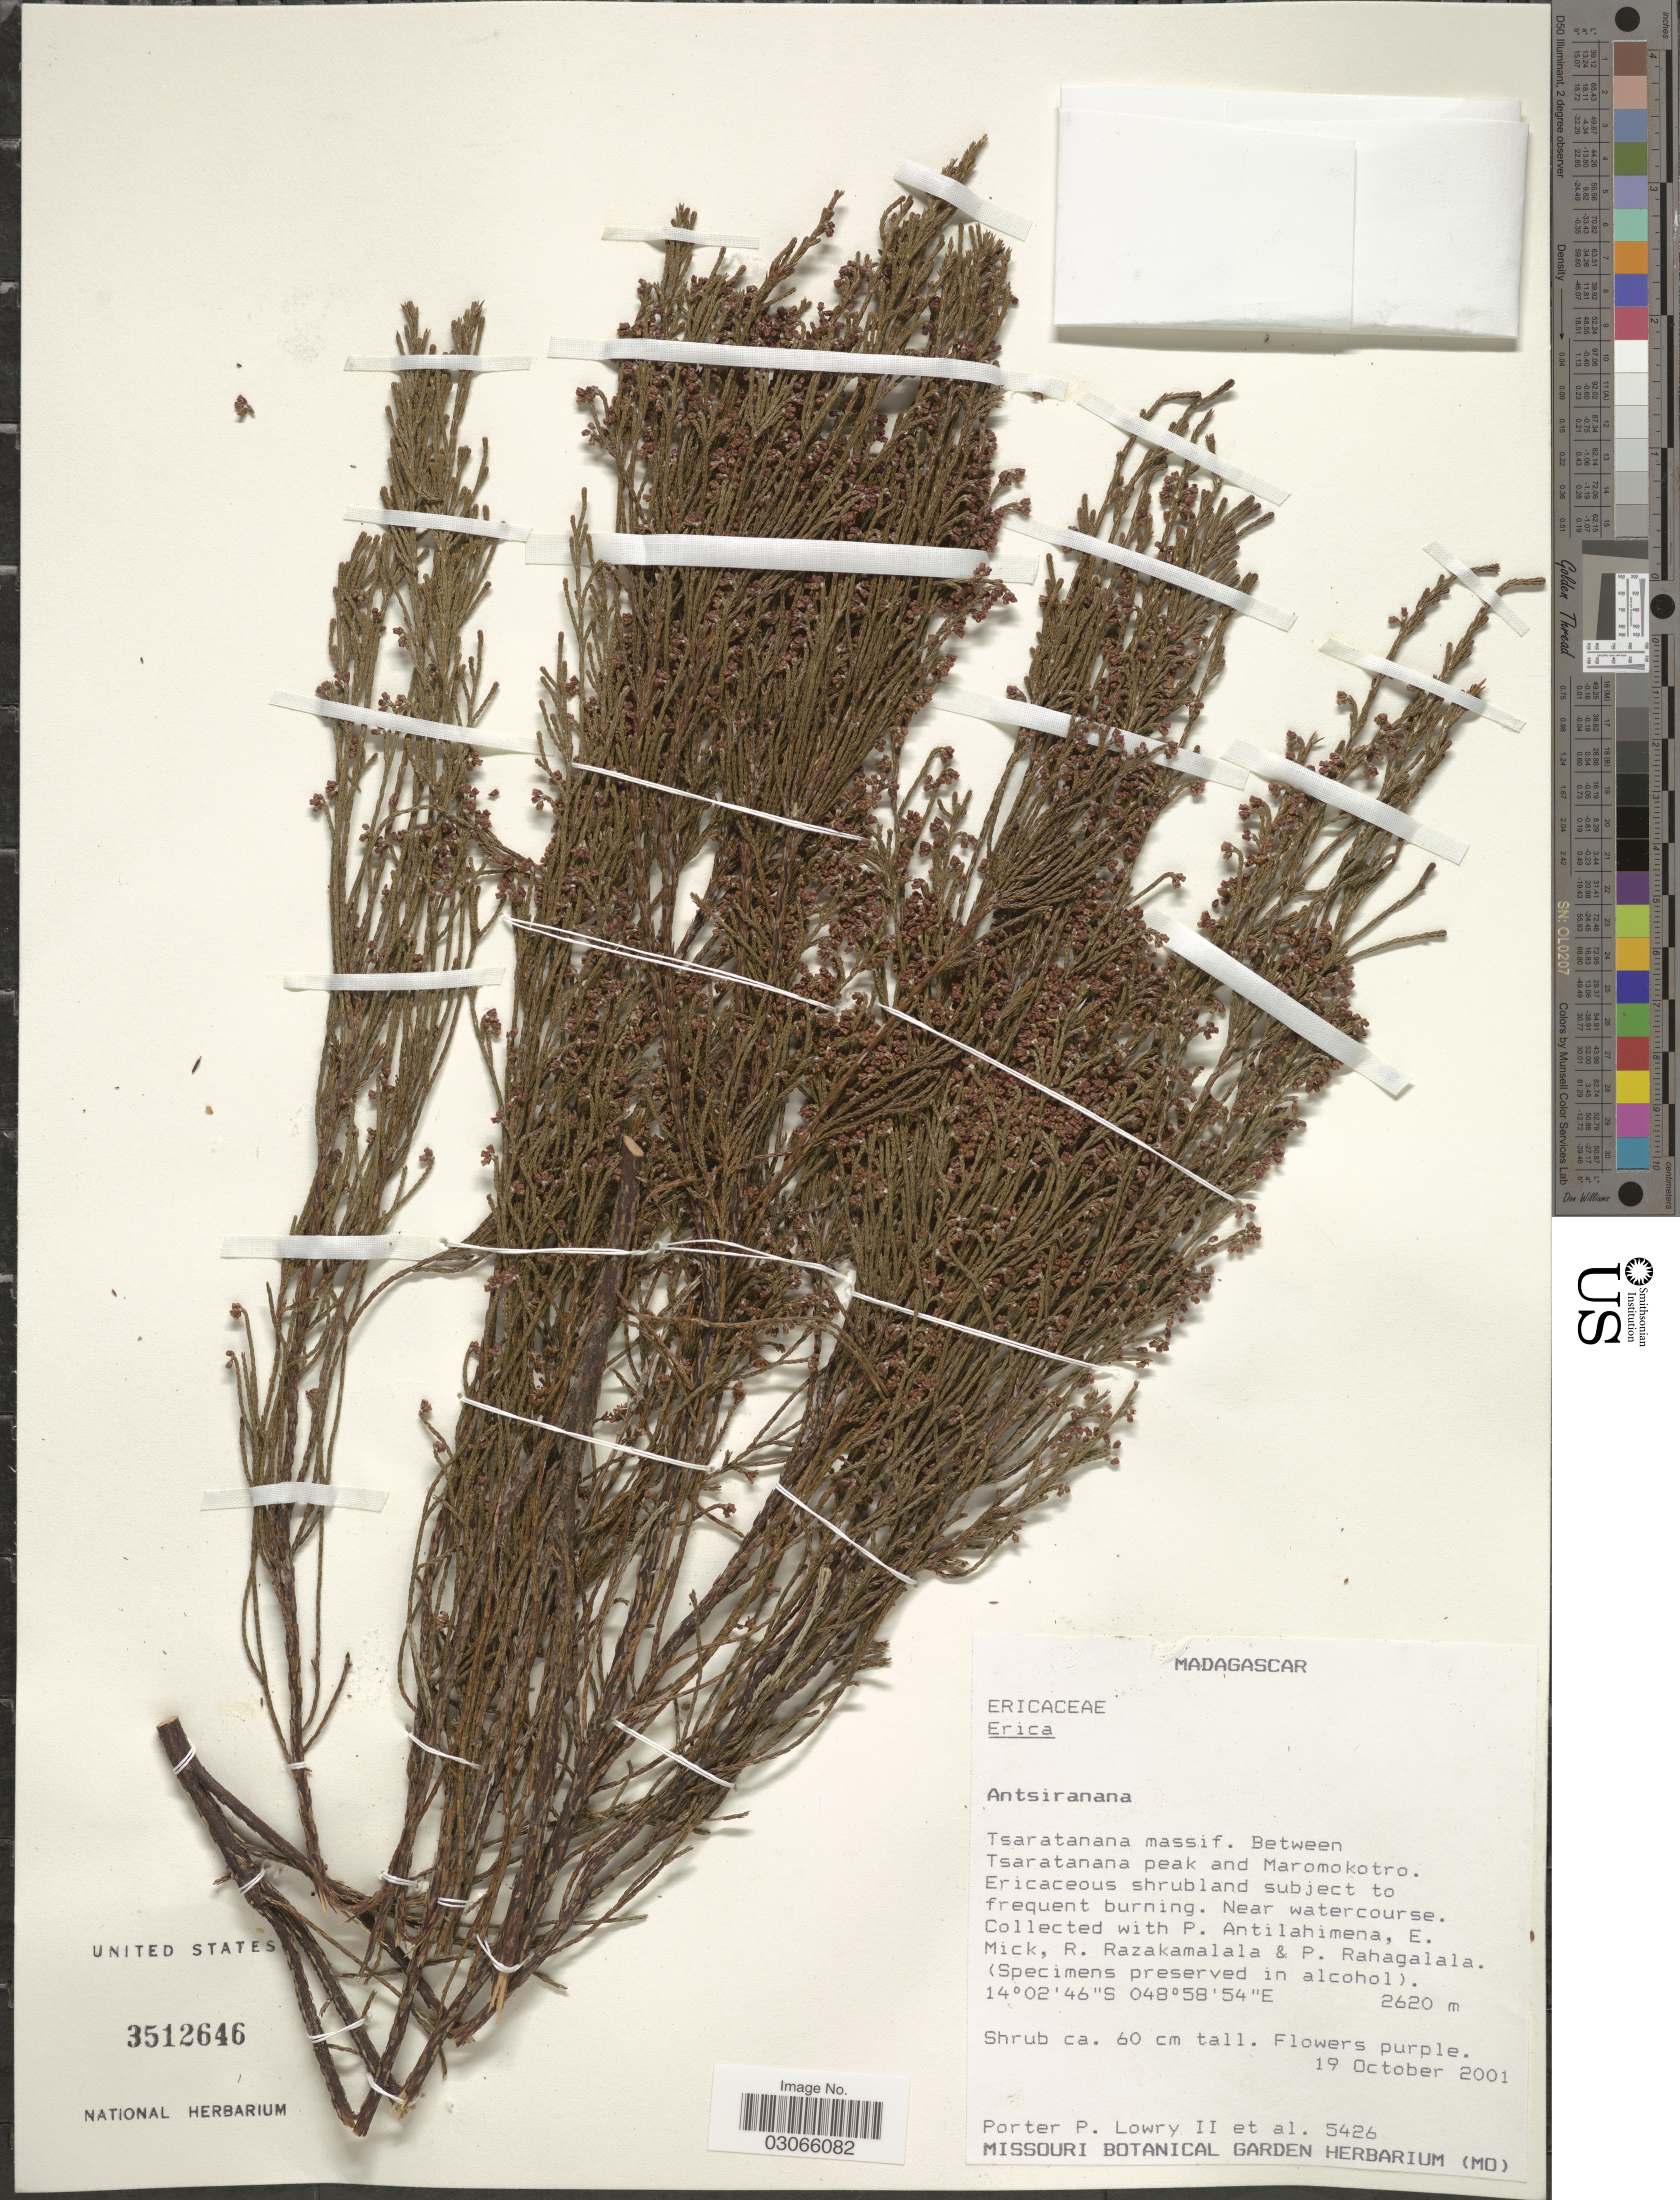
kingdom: Plantae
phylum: Tracheophyta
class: Magnoliopsida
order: Ericales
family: Ericaceae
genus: Erica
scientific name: Erica sp.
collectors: P. P. Lowry, P. Antilahimena, E. Mick, R. Razakamalala & P. Rahagalala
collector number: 5426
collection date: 2001-10-19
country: Madagascar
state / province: Diana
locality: Tsaratanana massif. Between Tsaratanana peak and Maromokotro.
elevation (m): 2620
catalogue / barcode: US 3512646